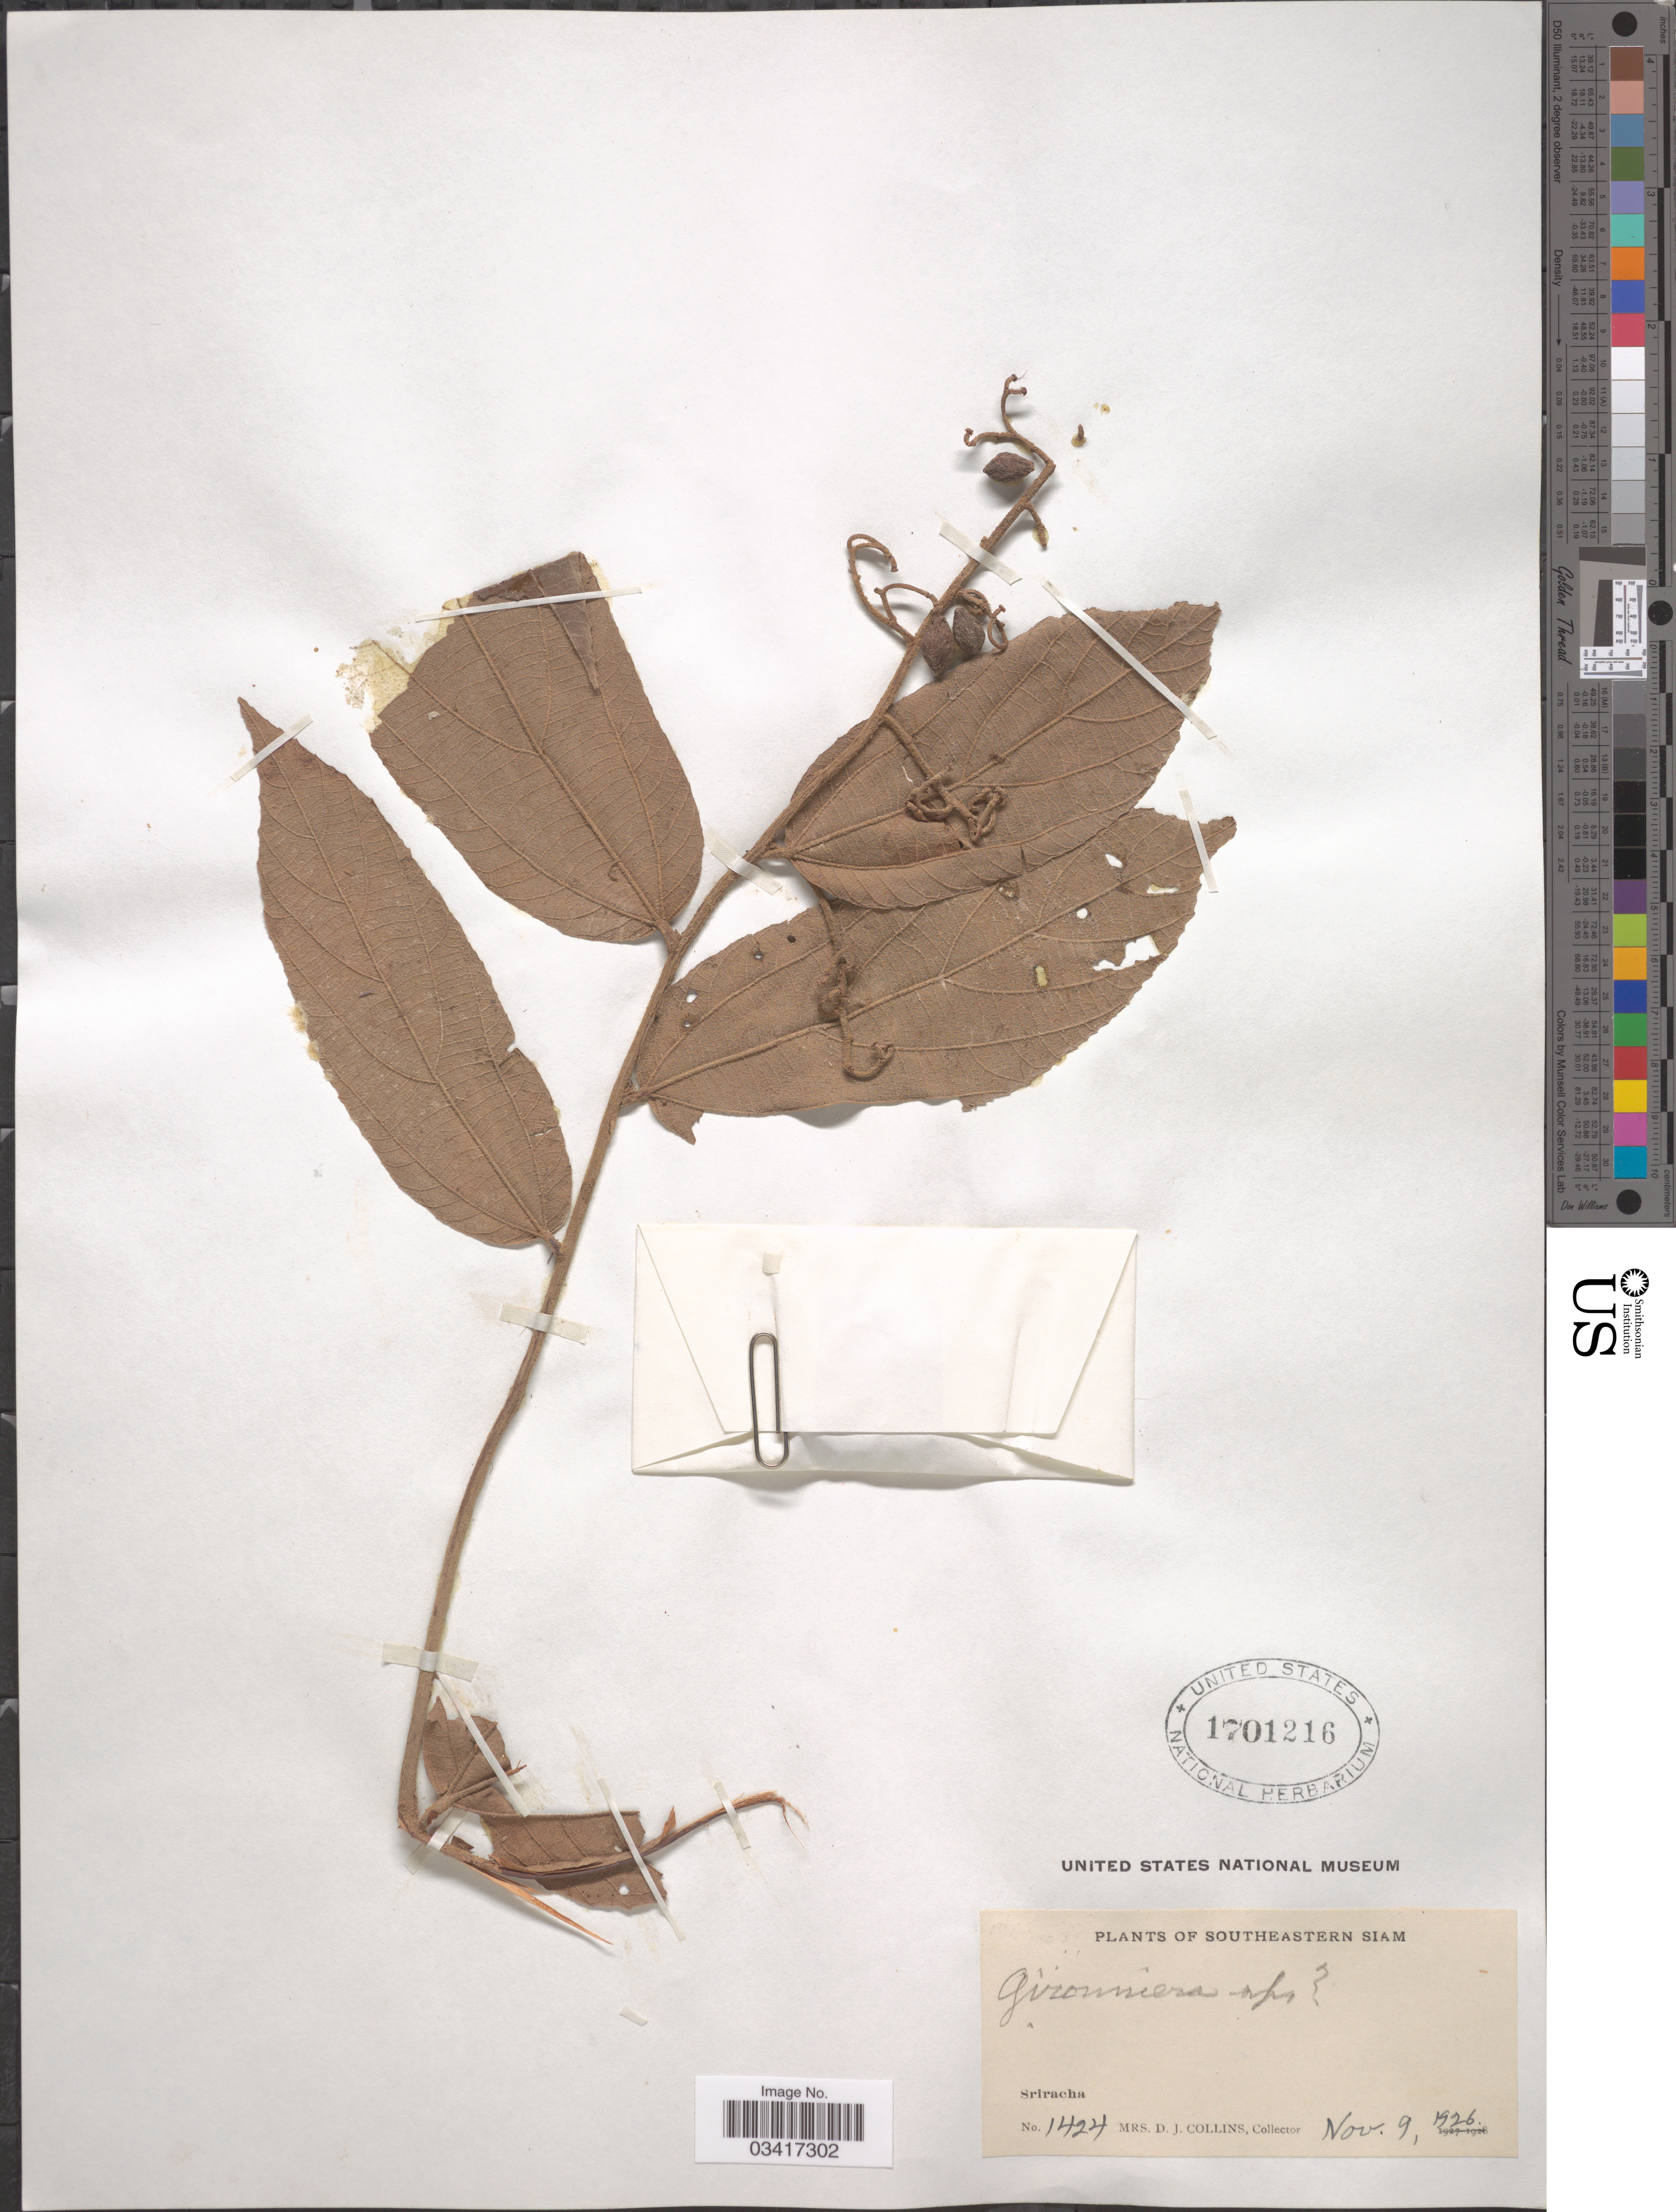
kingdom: Plantae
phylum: Tracheophyta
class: Magnoliopsida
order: Rosales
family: Cannabaceae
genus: Gironniera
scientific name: Gironniera sp.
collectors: Mrs. D. J. Collins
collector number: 1424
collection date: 1926-11-09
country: Thailand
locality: Southeastern Siam, Sriracha.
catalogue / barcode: US 1701216